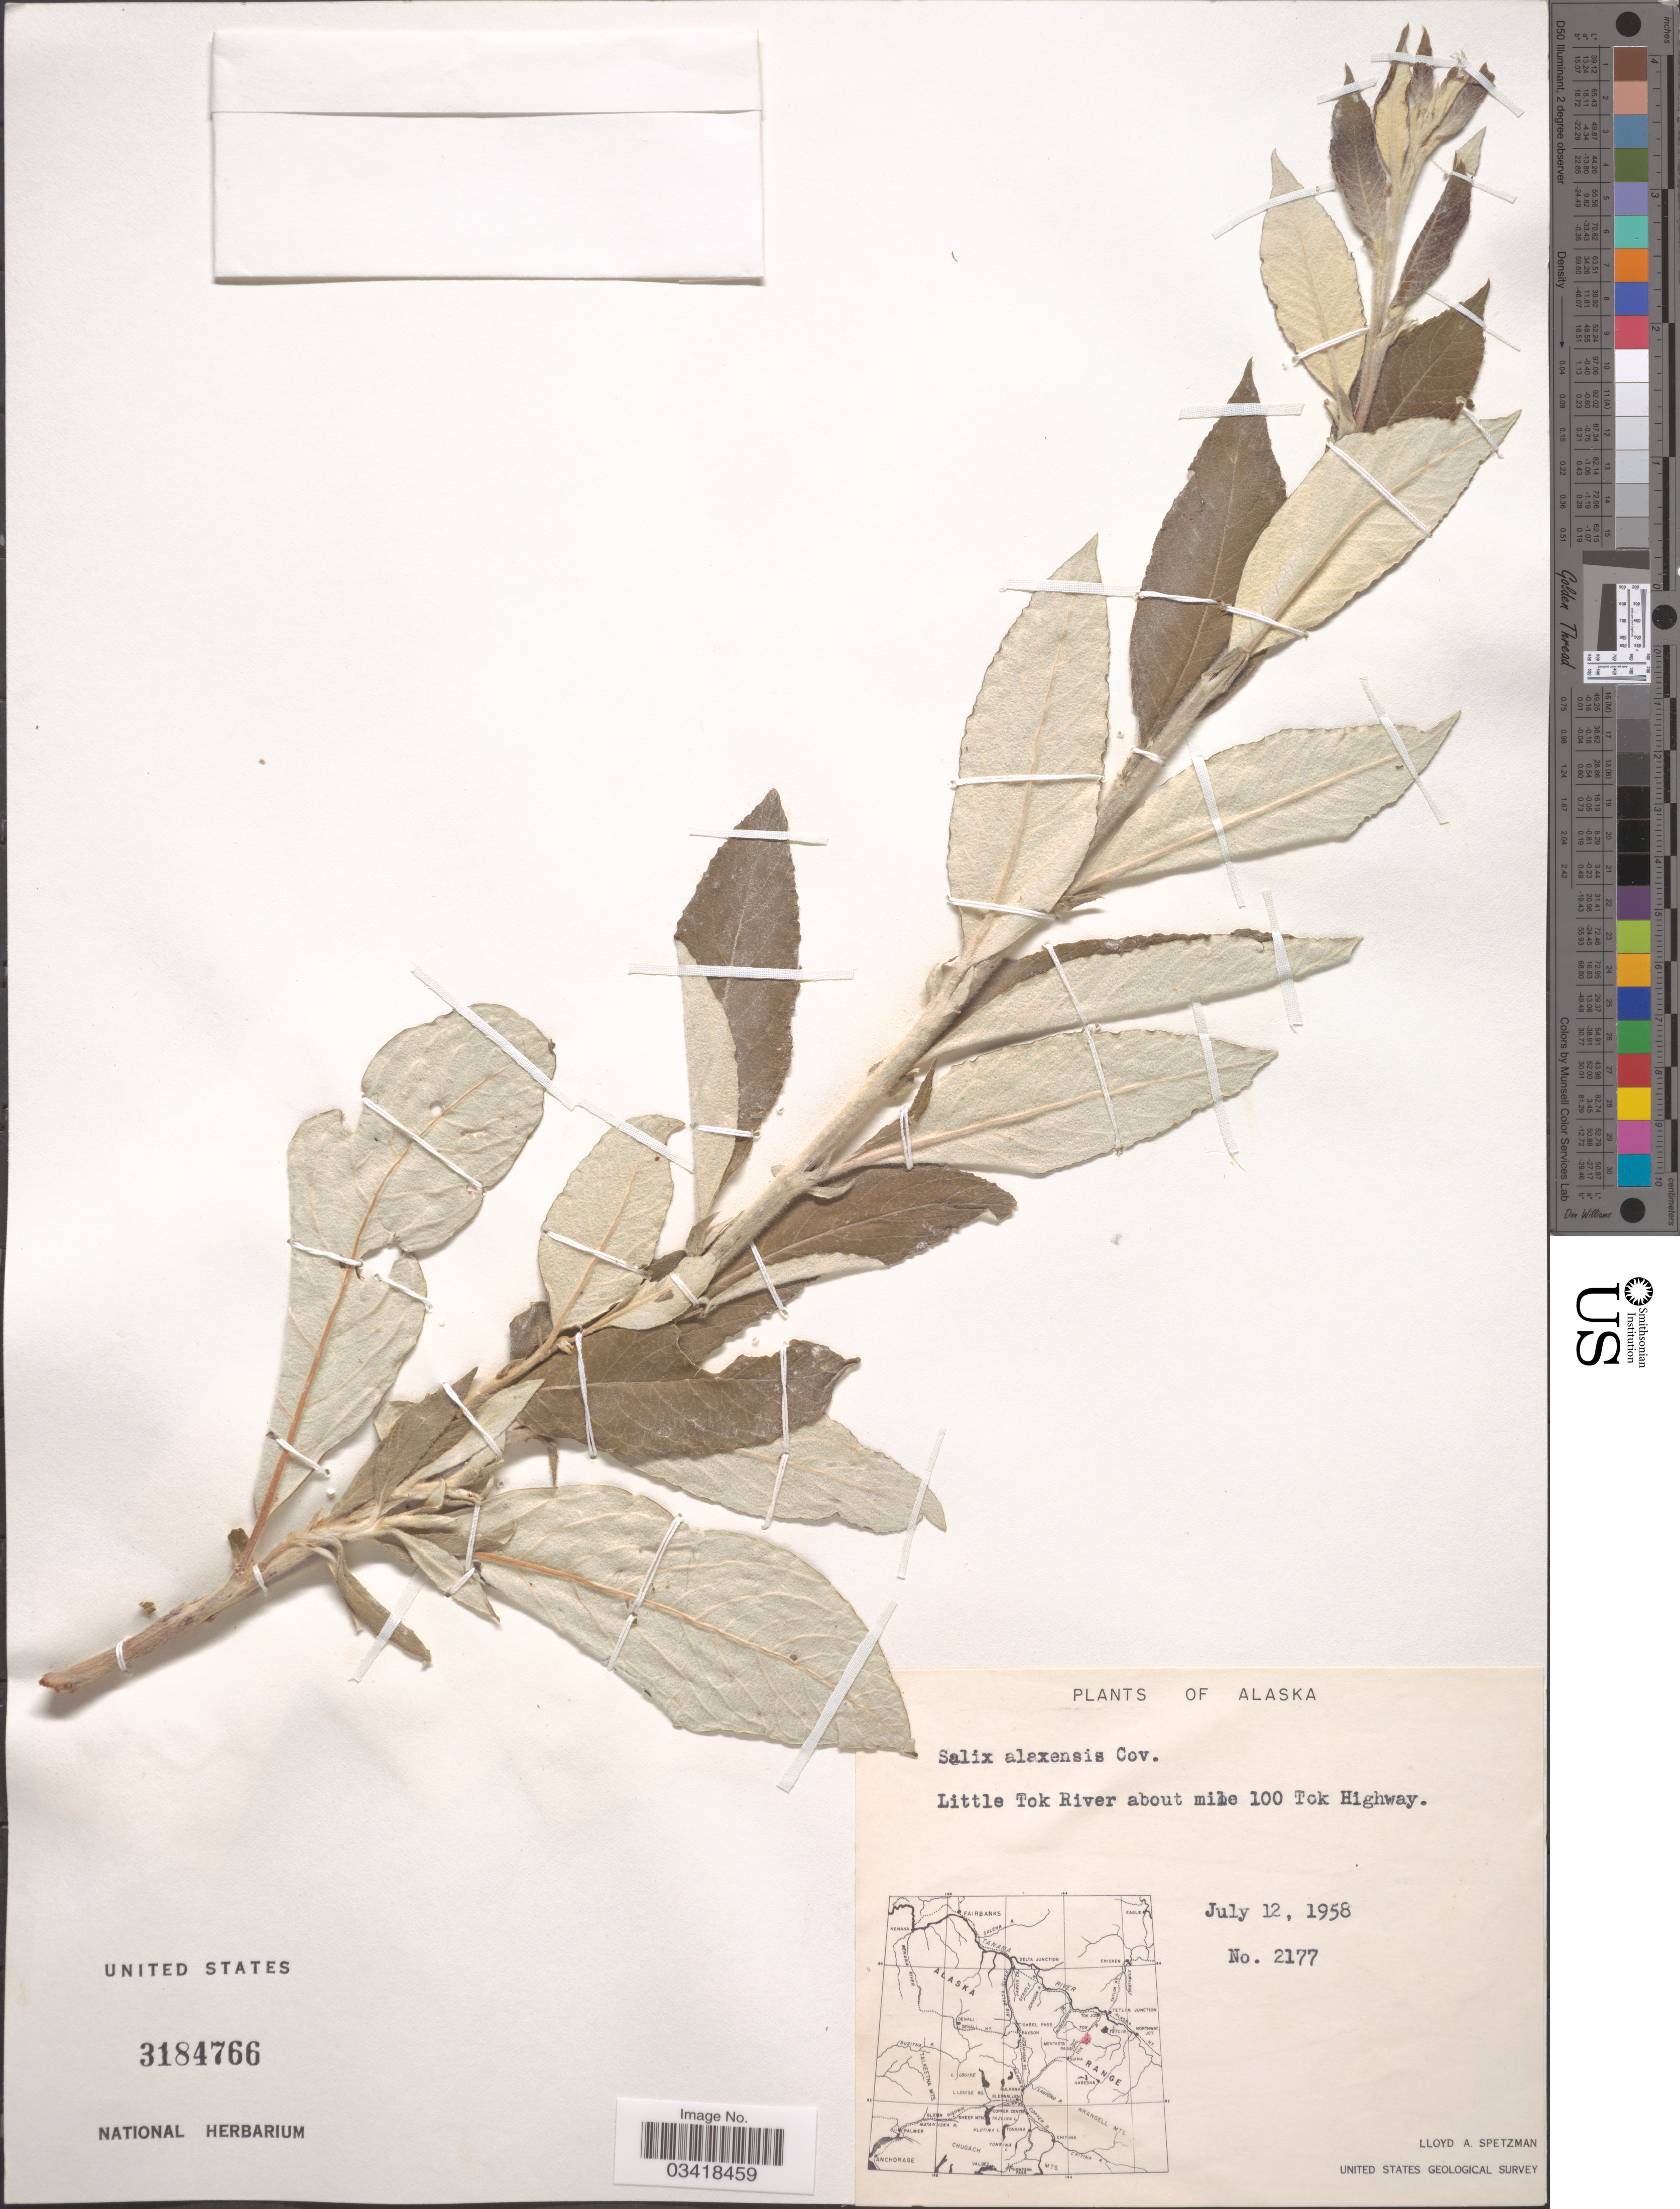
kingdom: Plantae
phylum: Tracheophyta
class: Magnoliopsida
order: Malpighiales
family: Salicaceae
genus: Salix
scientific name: Salix alaxensis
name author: (Andersson) Coville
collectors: L. Spetzman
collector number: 2177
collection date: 1958-07-12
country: United States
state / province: Alaska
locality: Little Tok River about mile 100 Tok Highway.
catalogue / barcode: US 3184766